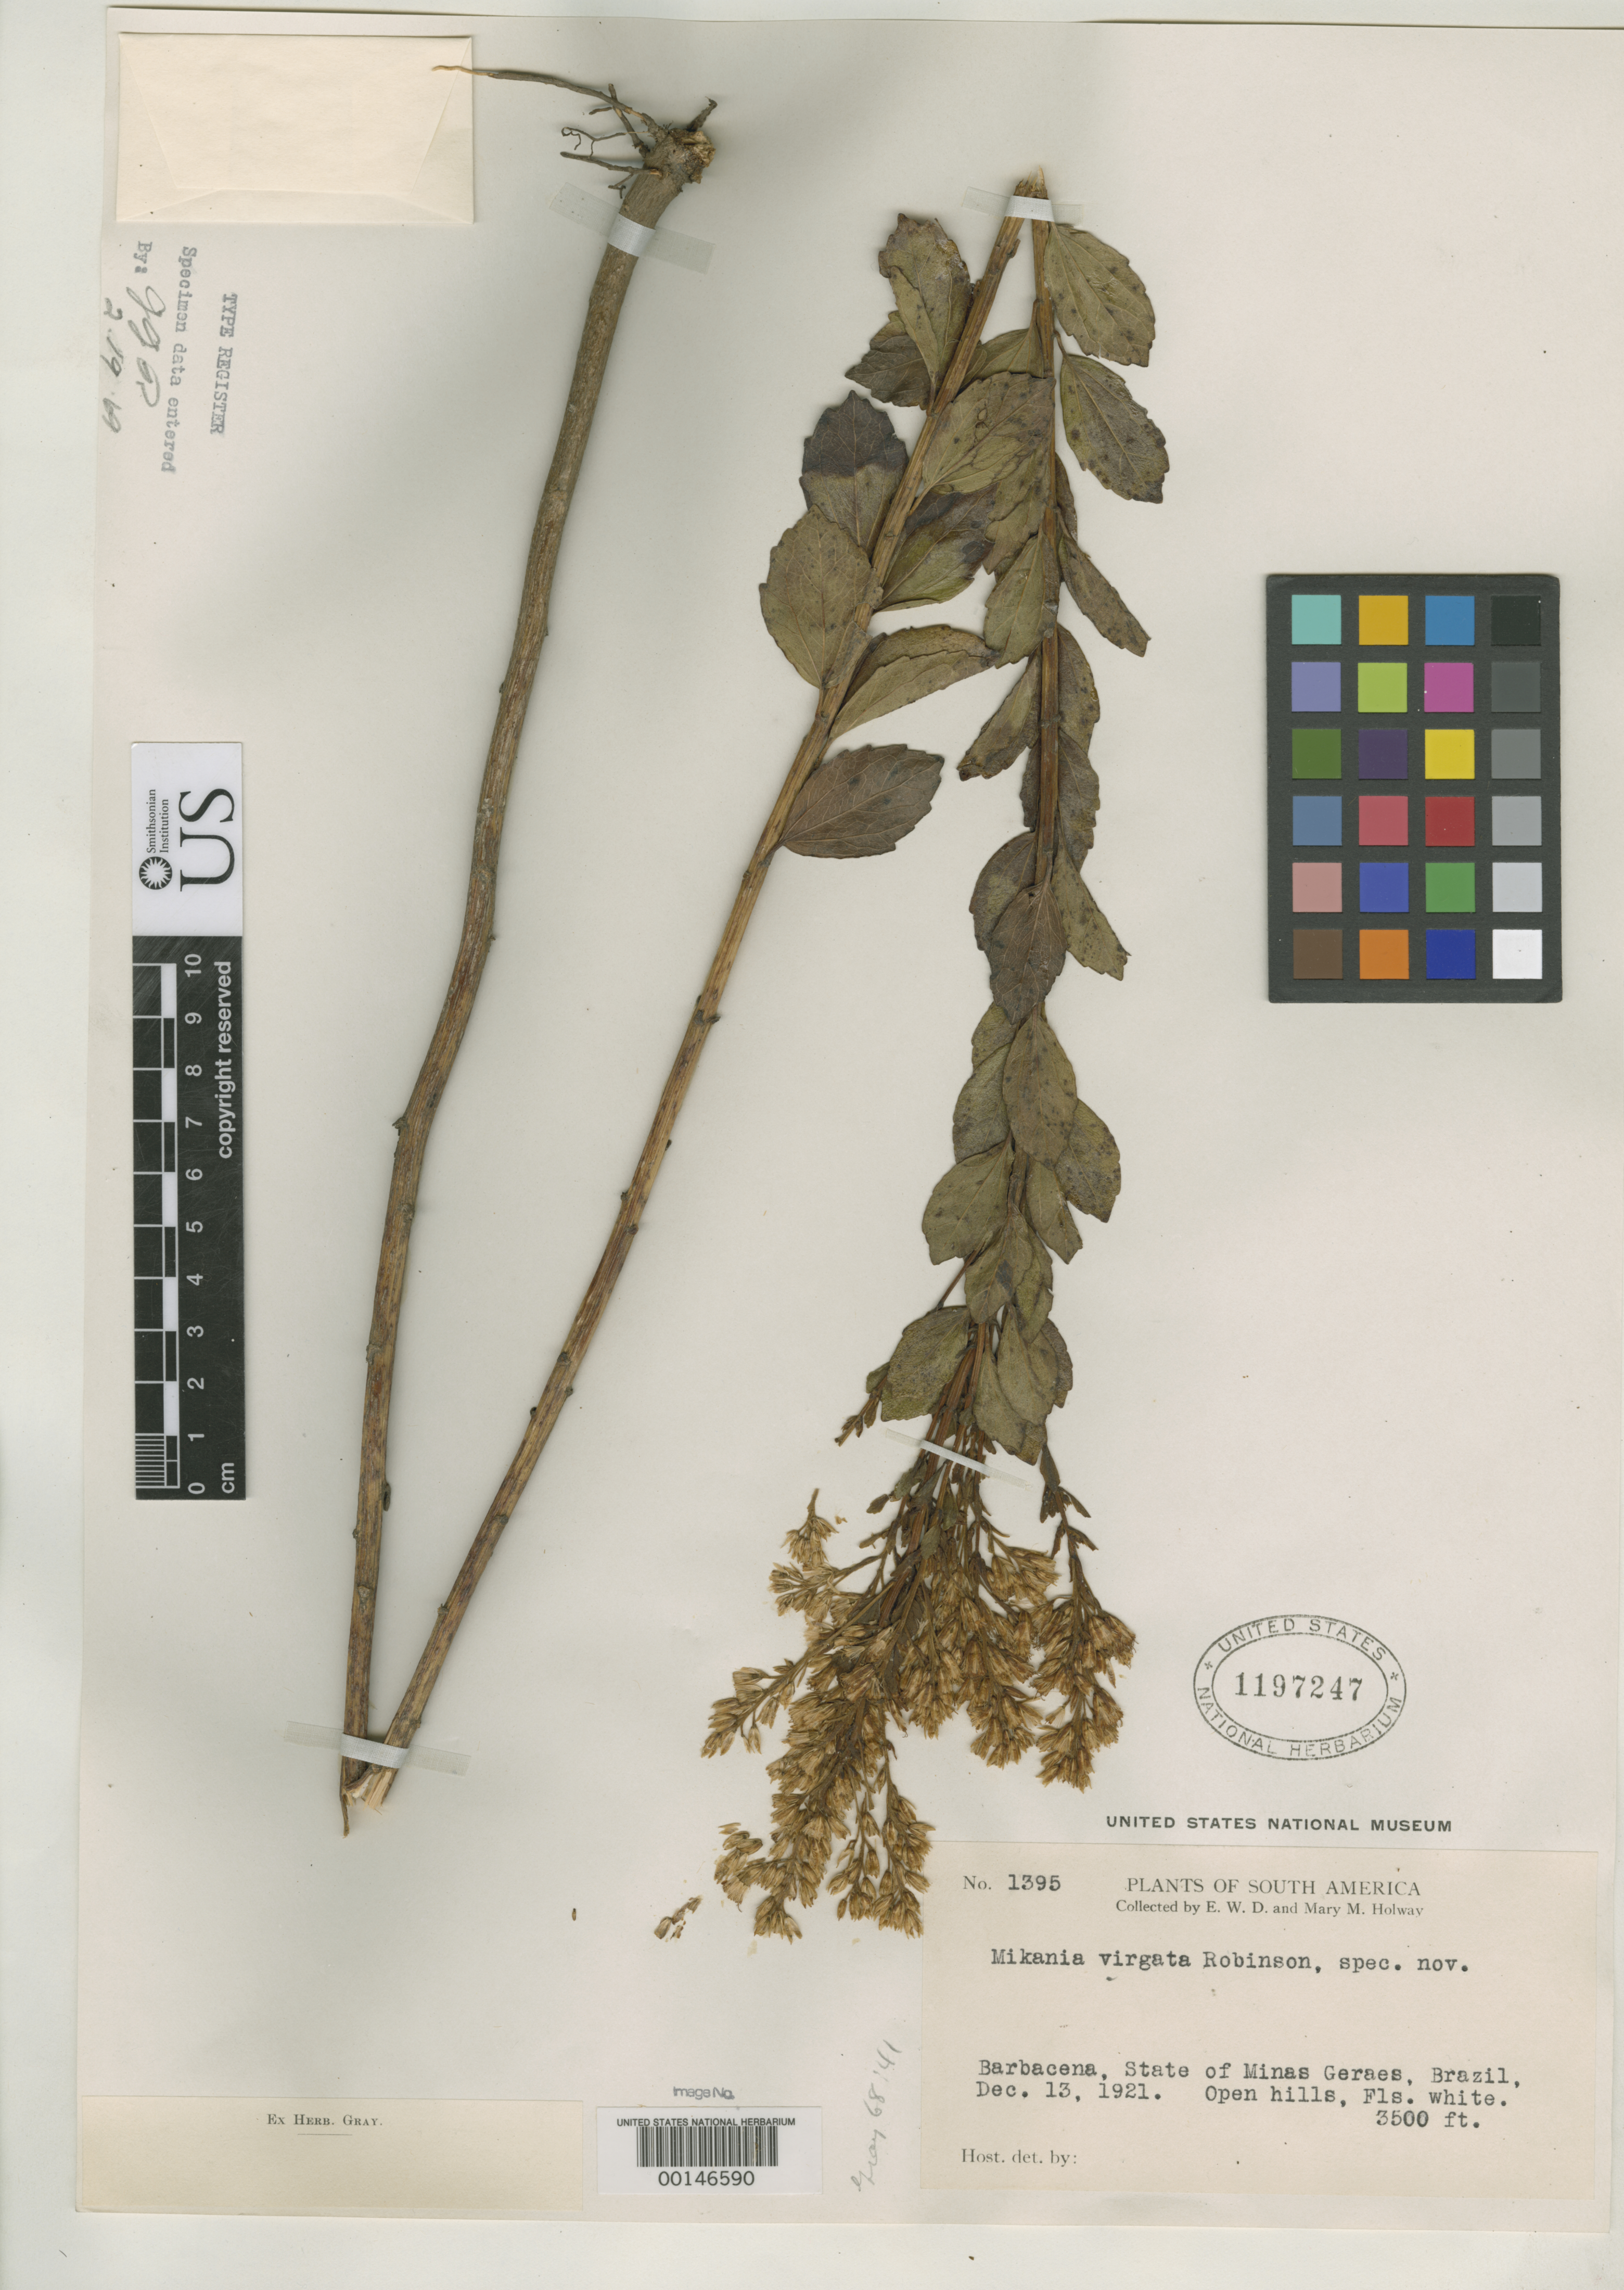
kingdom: Plantae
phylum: Tracheophyta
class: Magnoliopsida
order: Asterales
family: Asteraceae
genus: Mikania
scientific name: Mikania virgata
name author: B.L. Rob.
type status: Type Collection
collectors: E. W. D. Holway & M. M. Holway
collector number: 1395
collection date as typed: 13 Dec 1921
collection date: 1921-12-13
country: Brazil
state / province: Minas Gerais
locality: Barbacena.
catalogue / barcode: US 1197247